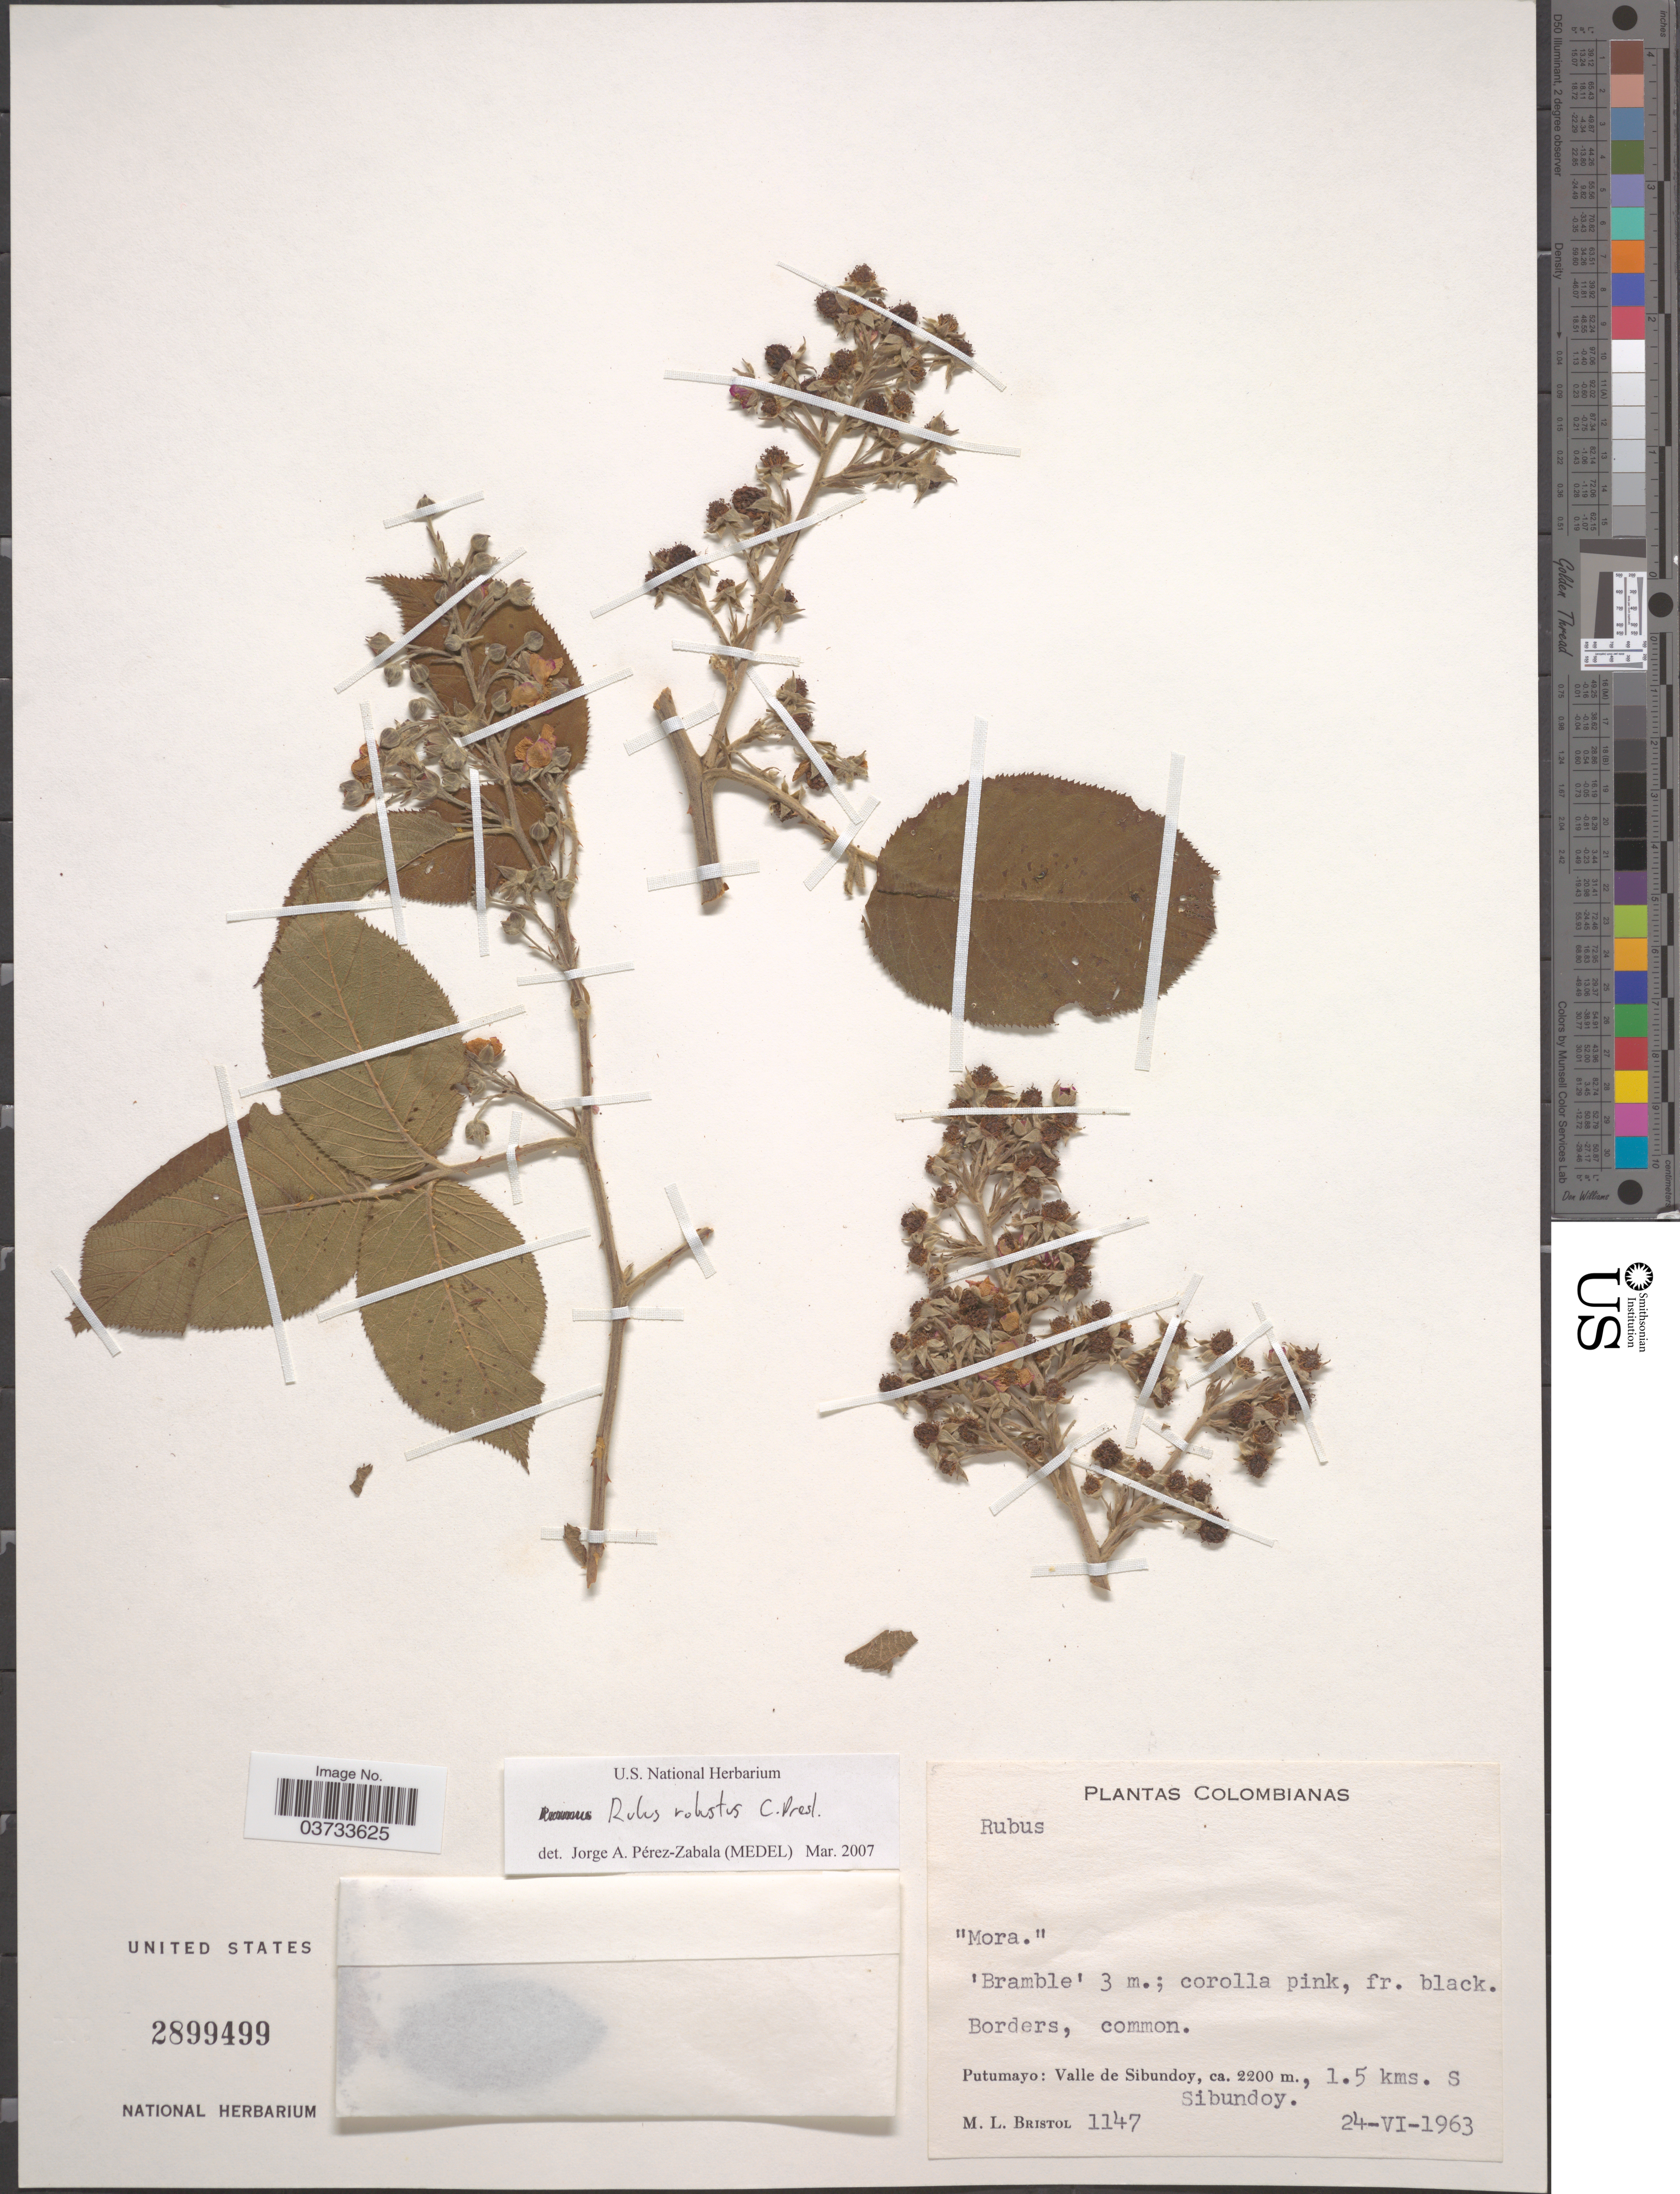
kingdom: Plantae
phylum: Tracheophyta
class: Magnoliopsida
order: Rosales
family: Rosaceae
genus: Rubus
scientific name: Rubus robustus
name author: C. Presl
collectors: M. L. Bristol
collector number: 1147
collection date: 1963-06-24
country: Colombia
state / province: Putumayo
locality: Valle de Sibundoy, 1.5 kms. S Sibundoy.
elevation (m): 2200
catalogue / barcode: US 2899499